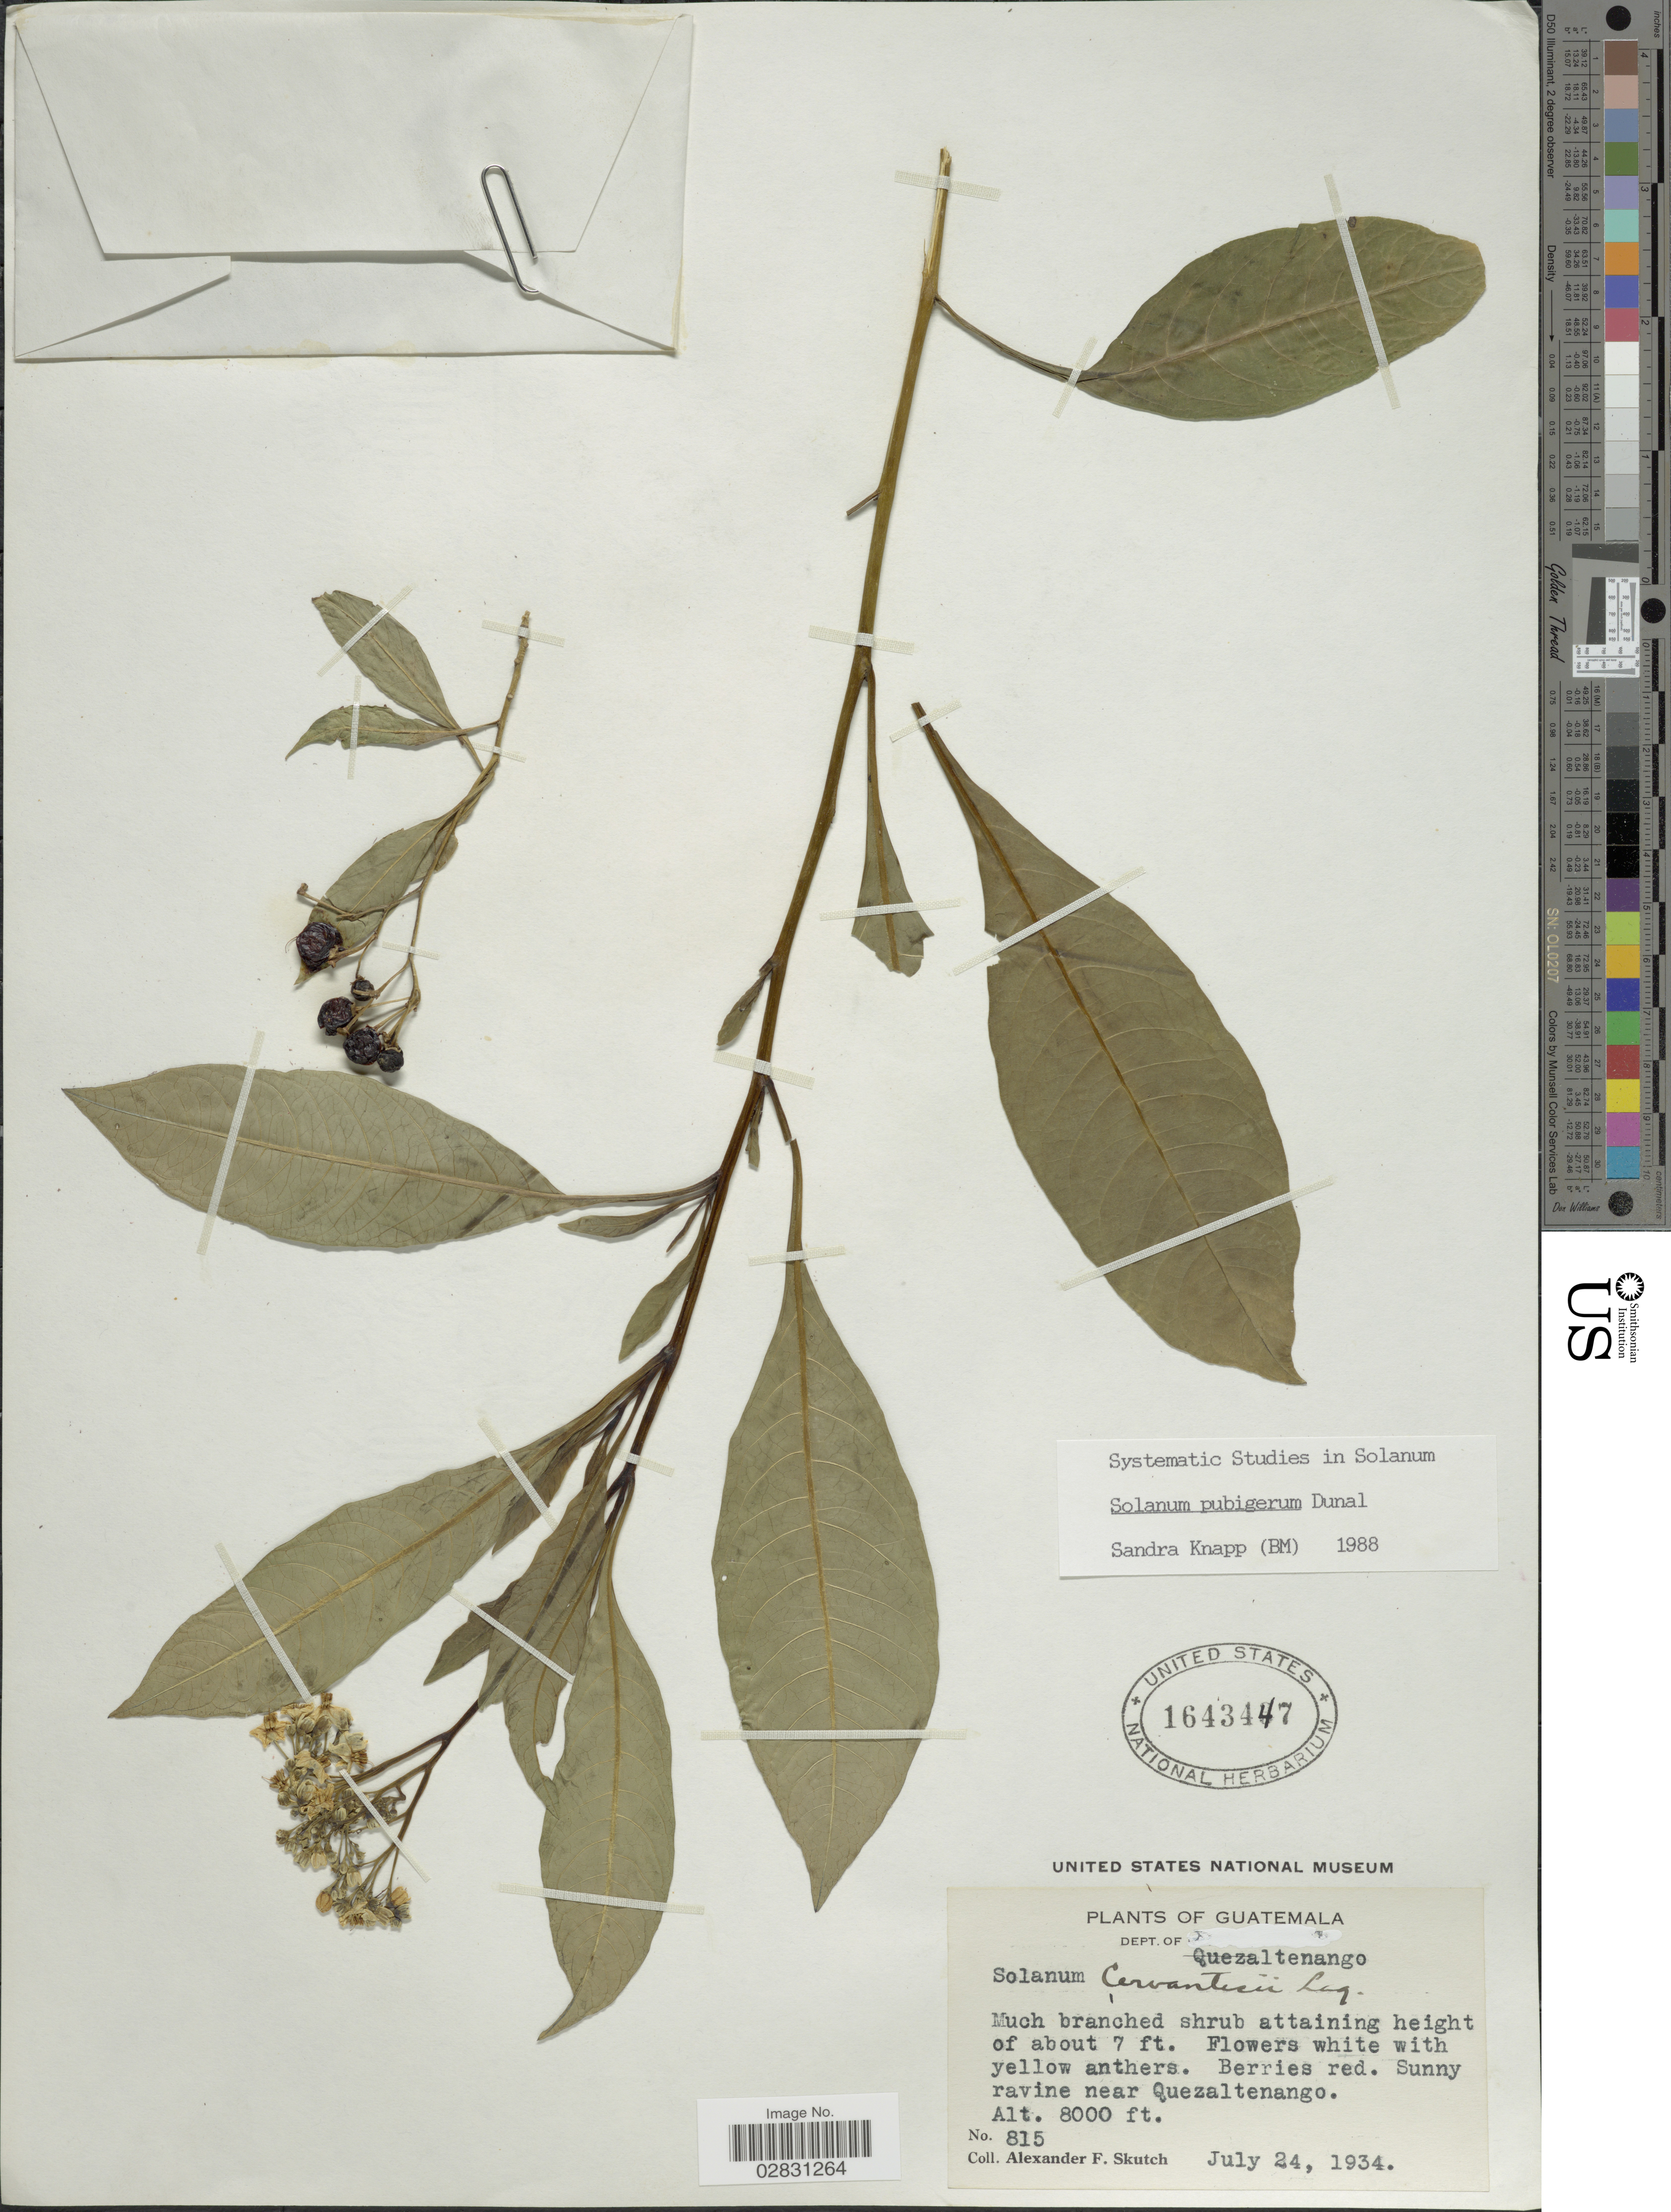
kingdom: Plantae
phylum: Tracheophyta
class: Magnoliopsida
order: Solanales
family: Solanaceae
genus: Solanum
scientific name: Solanum pubigerum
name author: Dunal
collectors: A. F. Skutch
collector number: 815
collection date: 1934-07-24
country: Guatemala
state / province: Quetzaltenango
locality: Dept. of Quezaltenango, Ravine near Quezaltenango.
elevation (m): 2438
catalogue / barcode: US 1643447